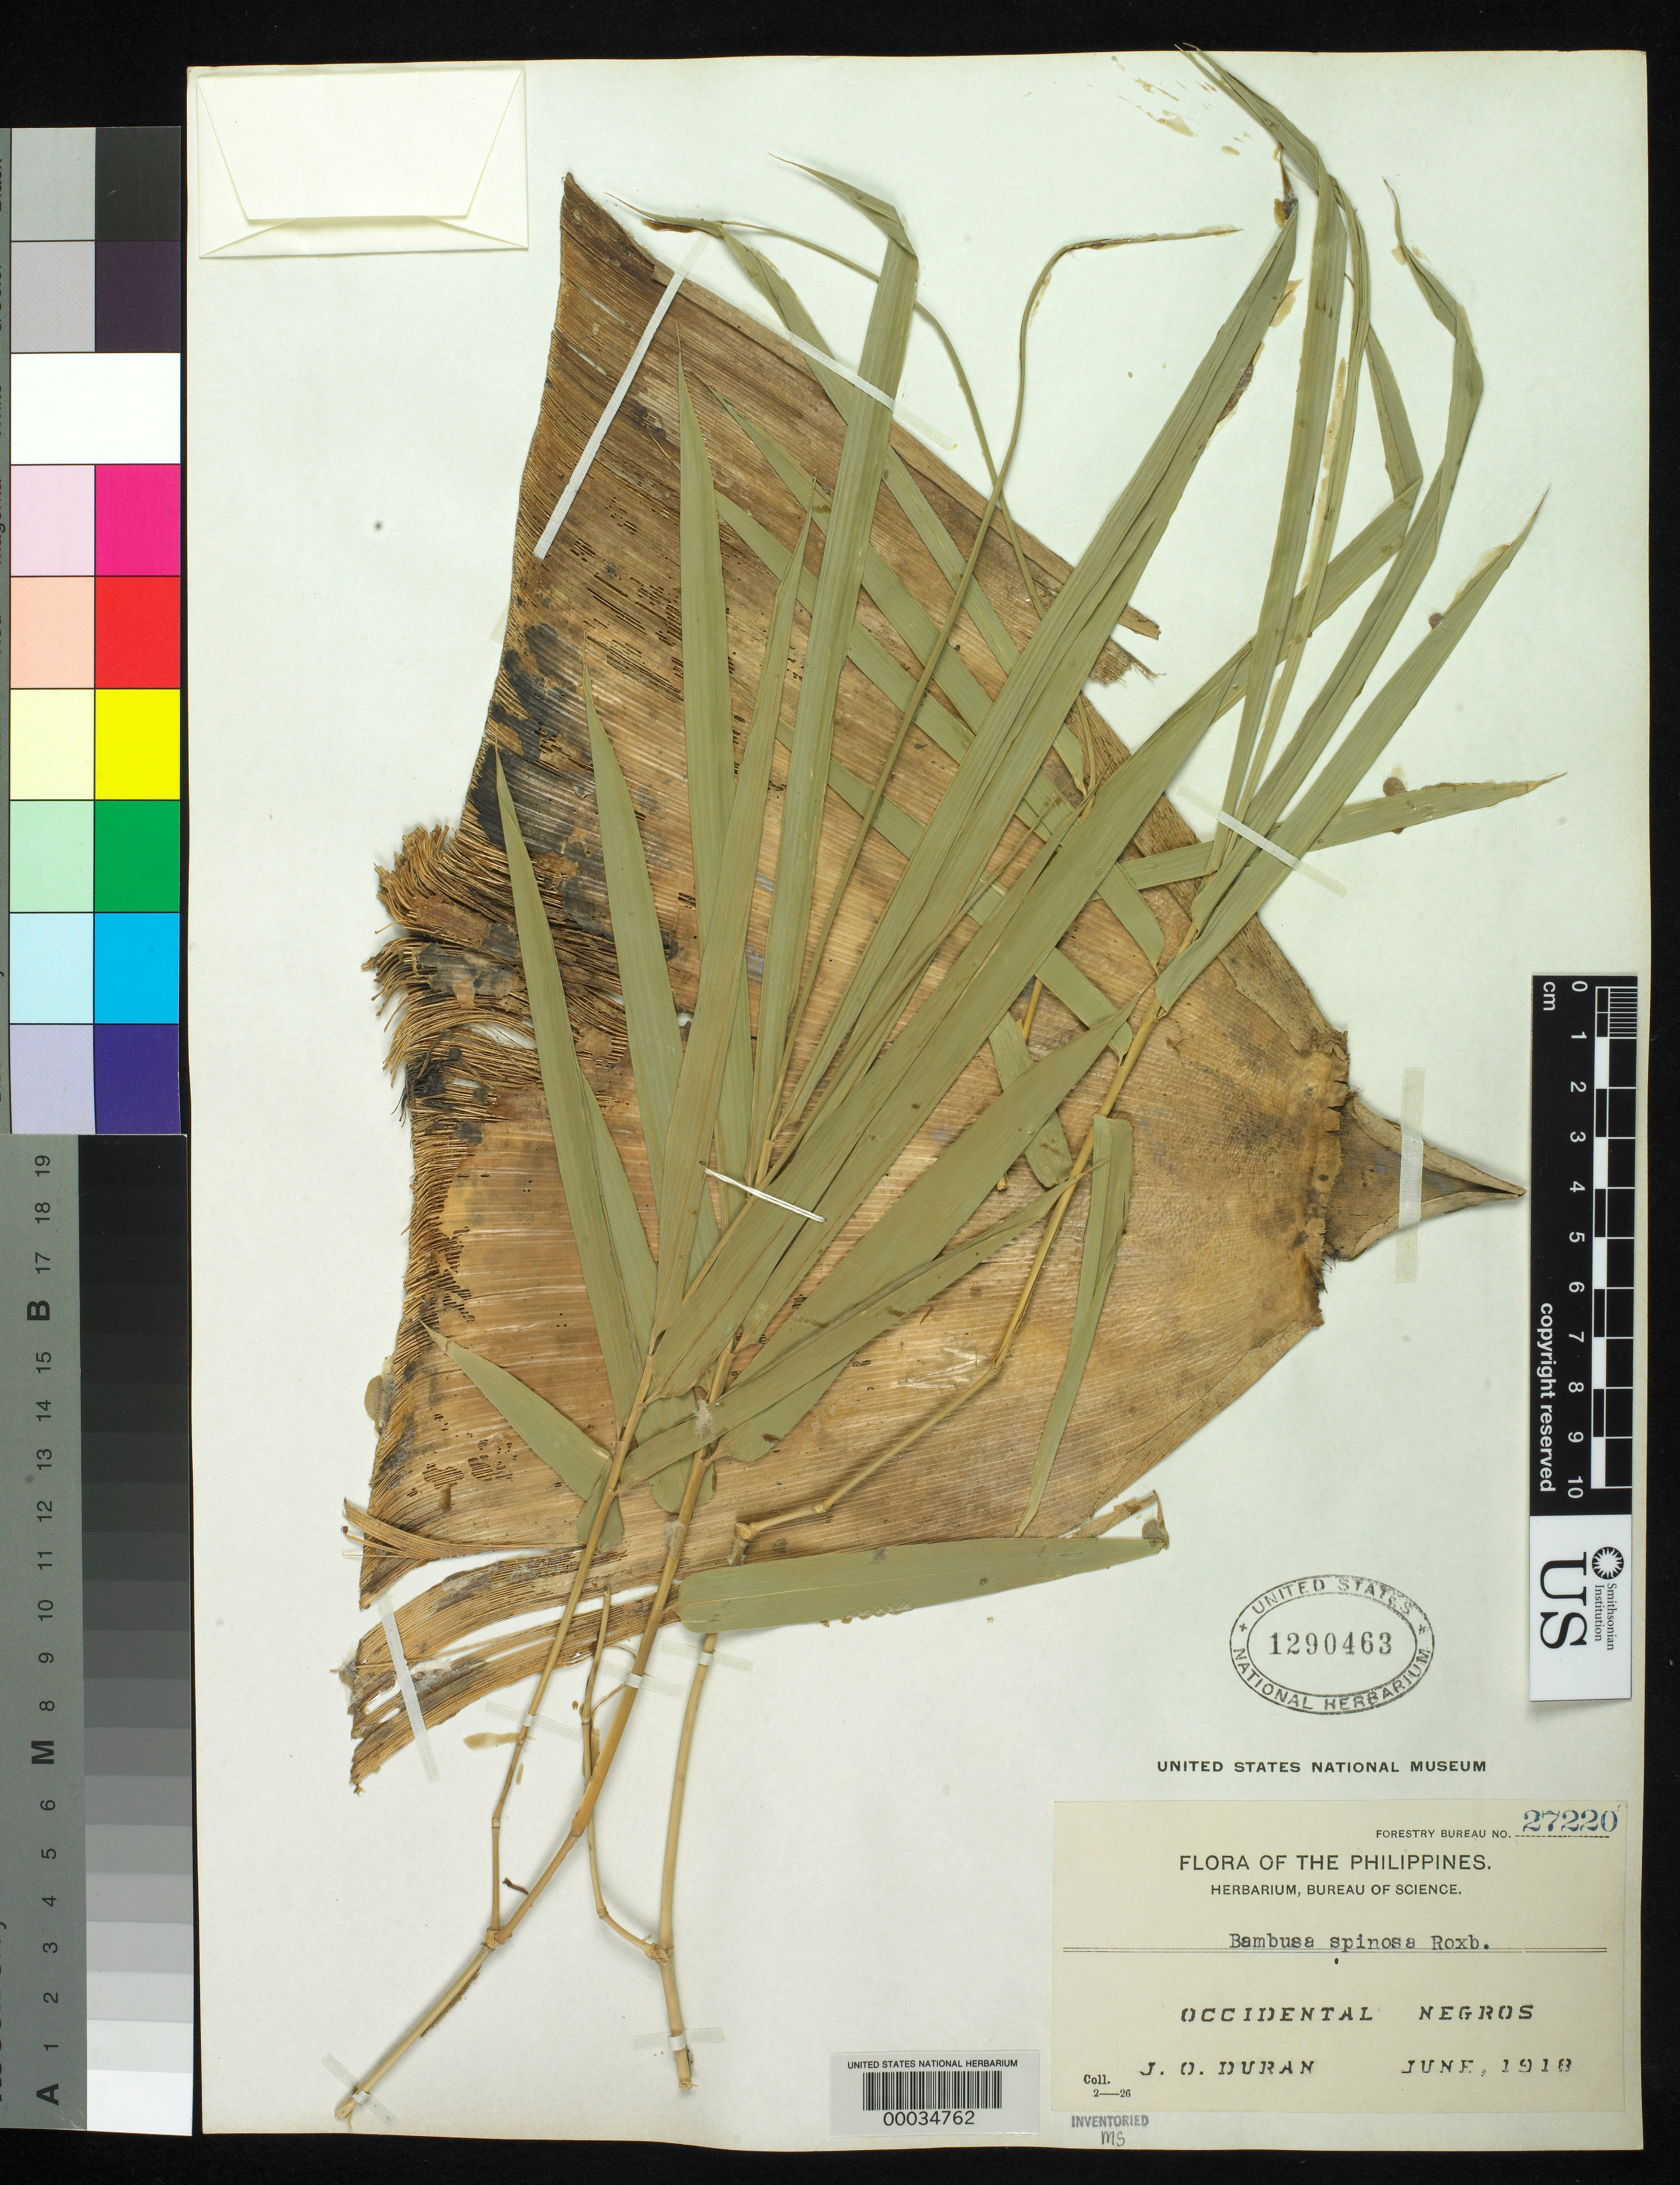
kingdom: Plantae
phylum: Tracheophyta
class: Liliopsida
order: Poales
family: Poaceae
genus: Bambusa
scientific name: Bambusa blumeana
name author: Schult. & Schult. f.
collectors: J. Duran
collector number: Bur. For. 27220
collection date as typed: Jun 1918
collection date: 1918-06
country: Philippines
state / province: Western Visayas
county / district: Negros Occidental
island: Negros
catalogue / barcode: US 1290463